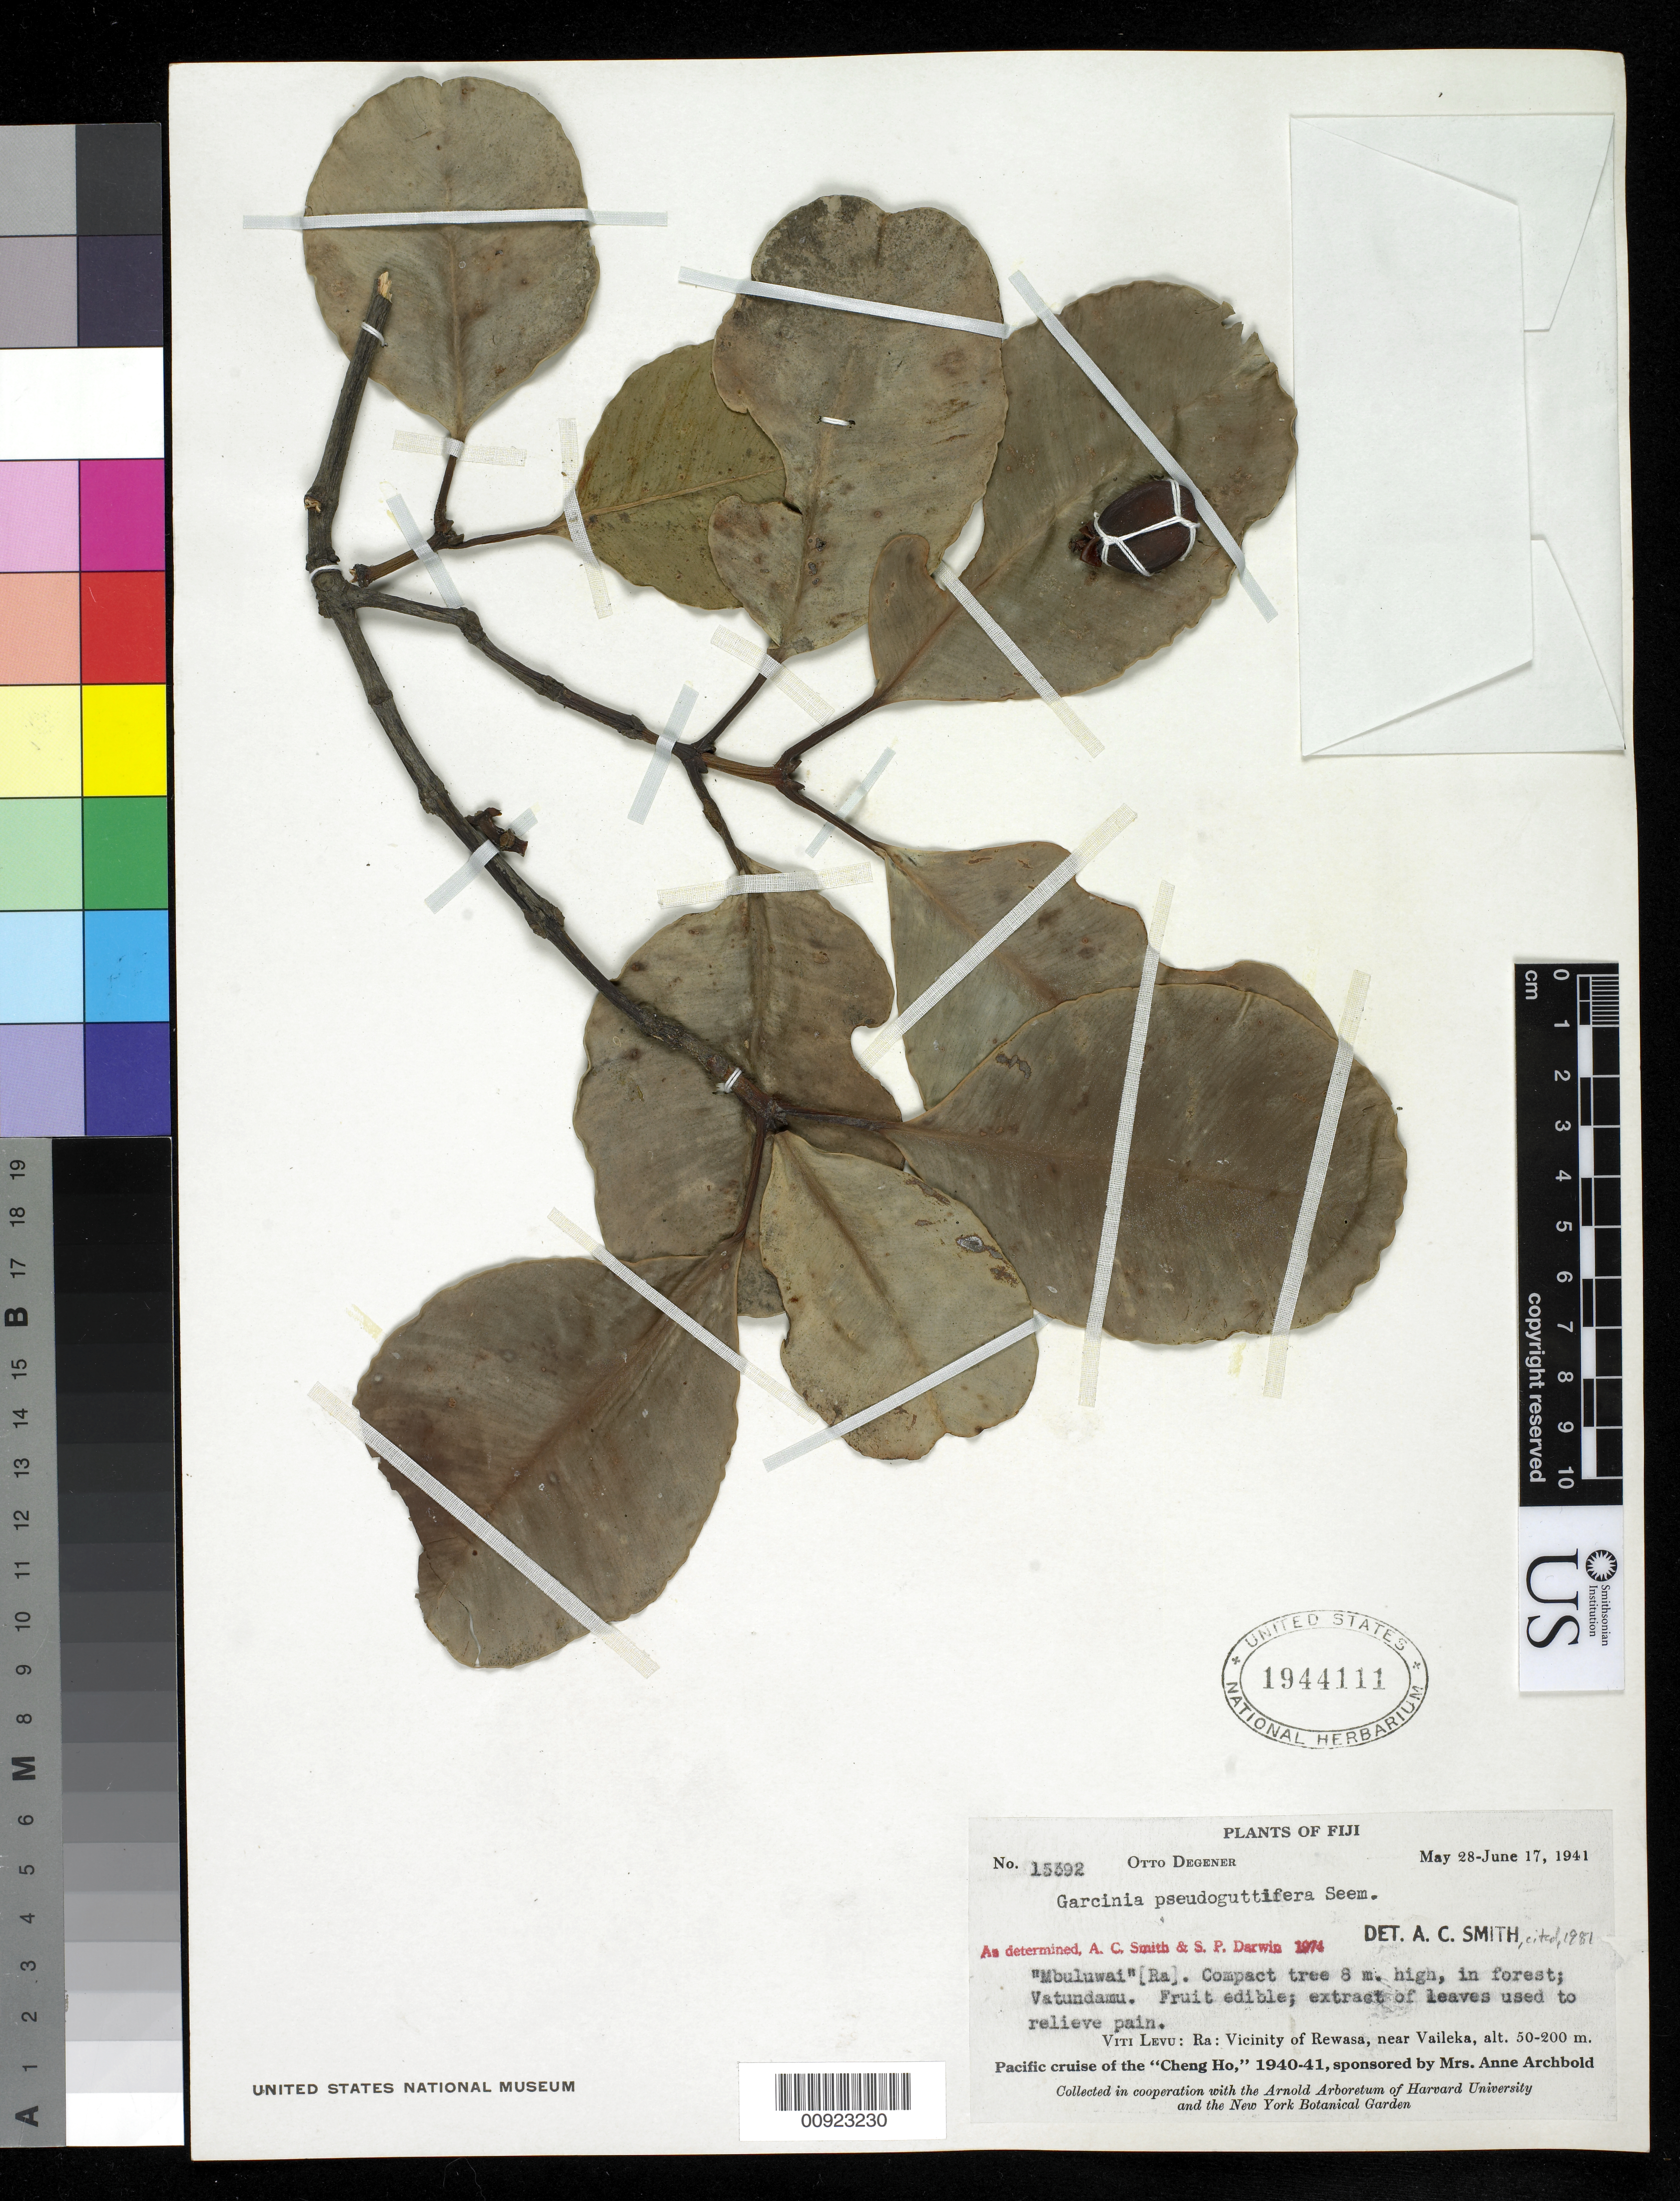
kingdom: Plantae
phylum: Tracheophyta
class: Magnoliopsida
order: Malpighiales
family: Clusiaceae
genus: Garcinia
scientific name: Garcinia pseudoguttifera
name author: Seem.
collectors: O. Degener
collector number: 15392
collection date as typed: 28 May 1941 to 17 Jun 1941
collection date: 1941-05-28/1941-06-17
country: Fiji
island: Viti Levu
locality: Vicinity of Rewasa, near Vaileka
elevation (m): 50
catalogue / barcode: US 1944111